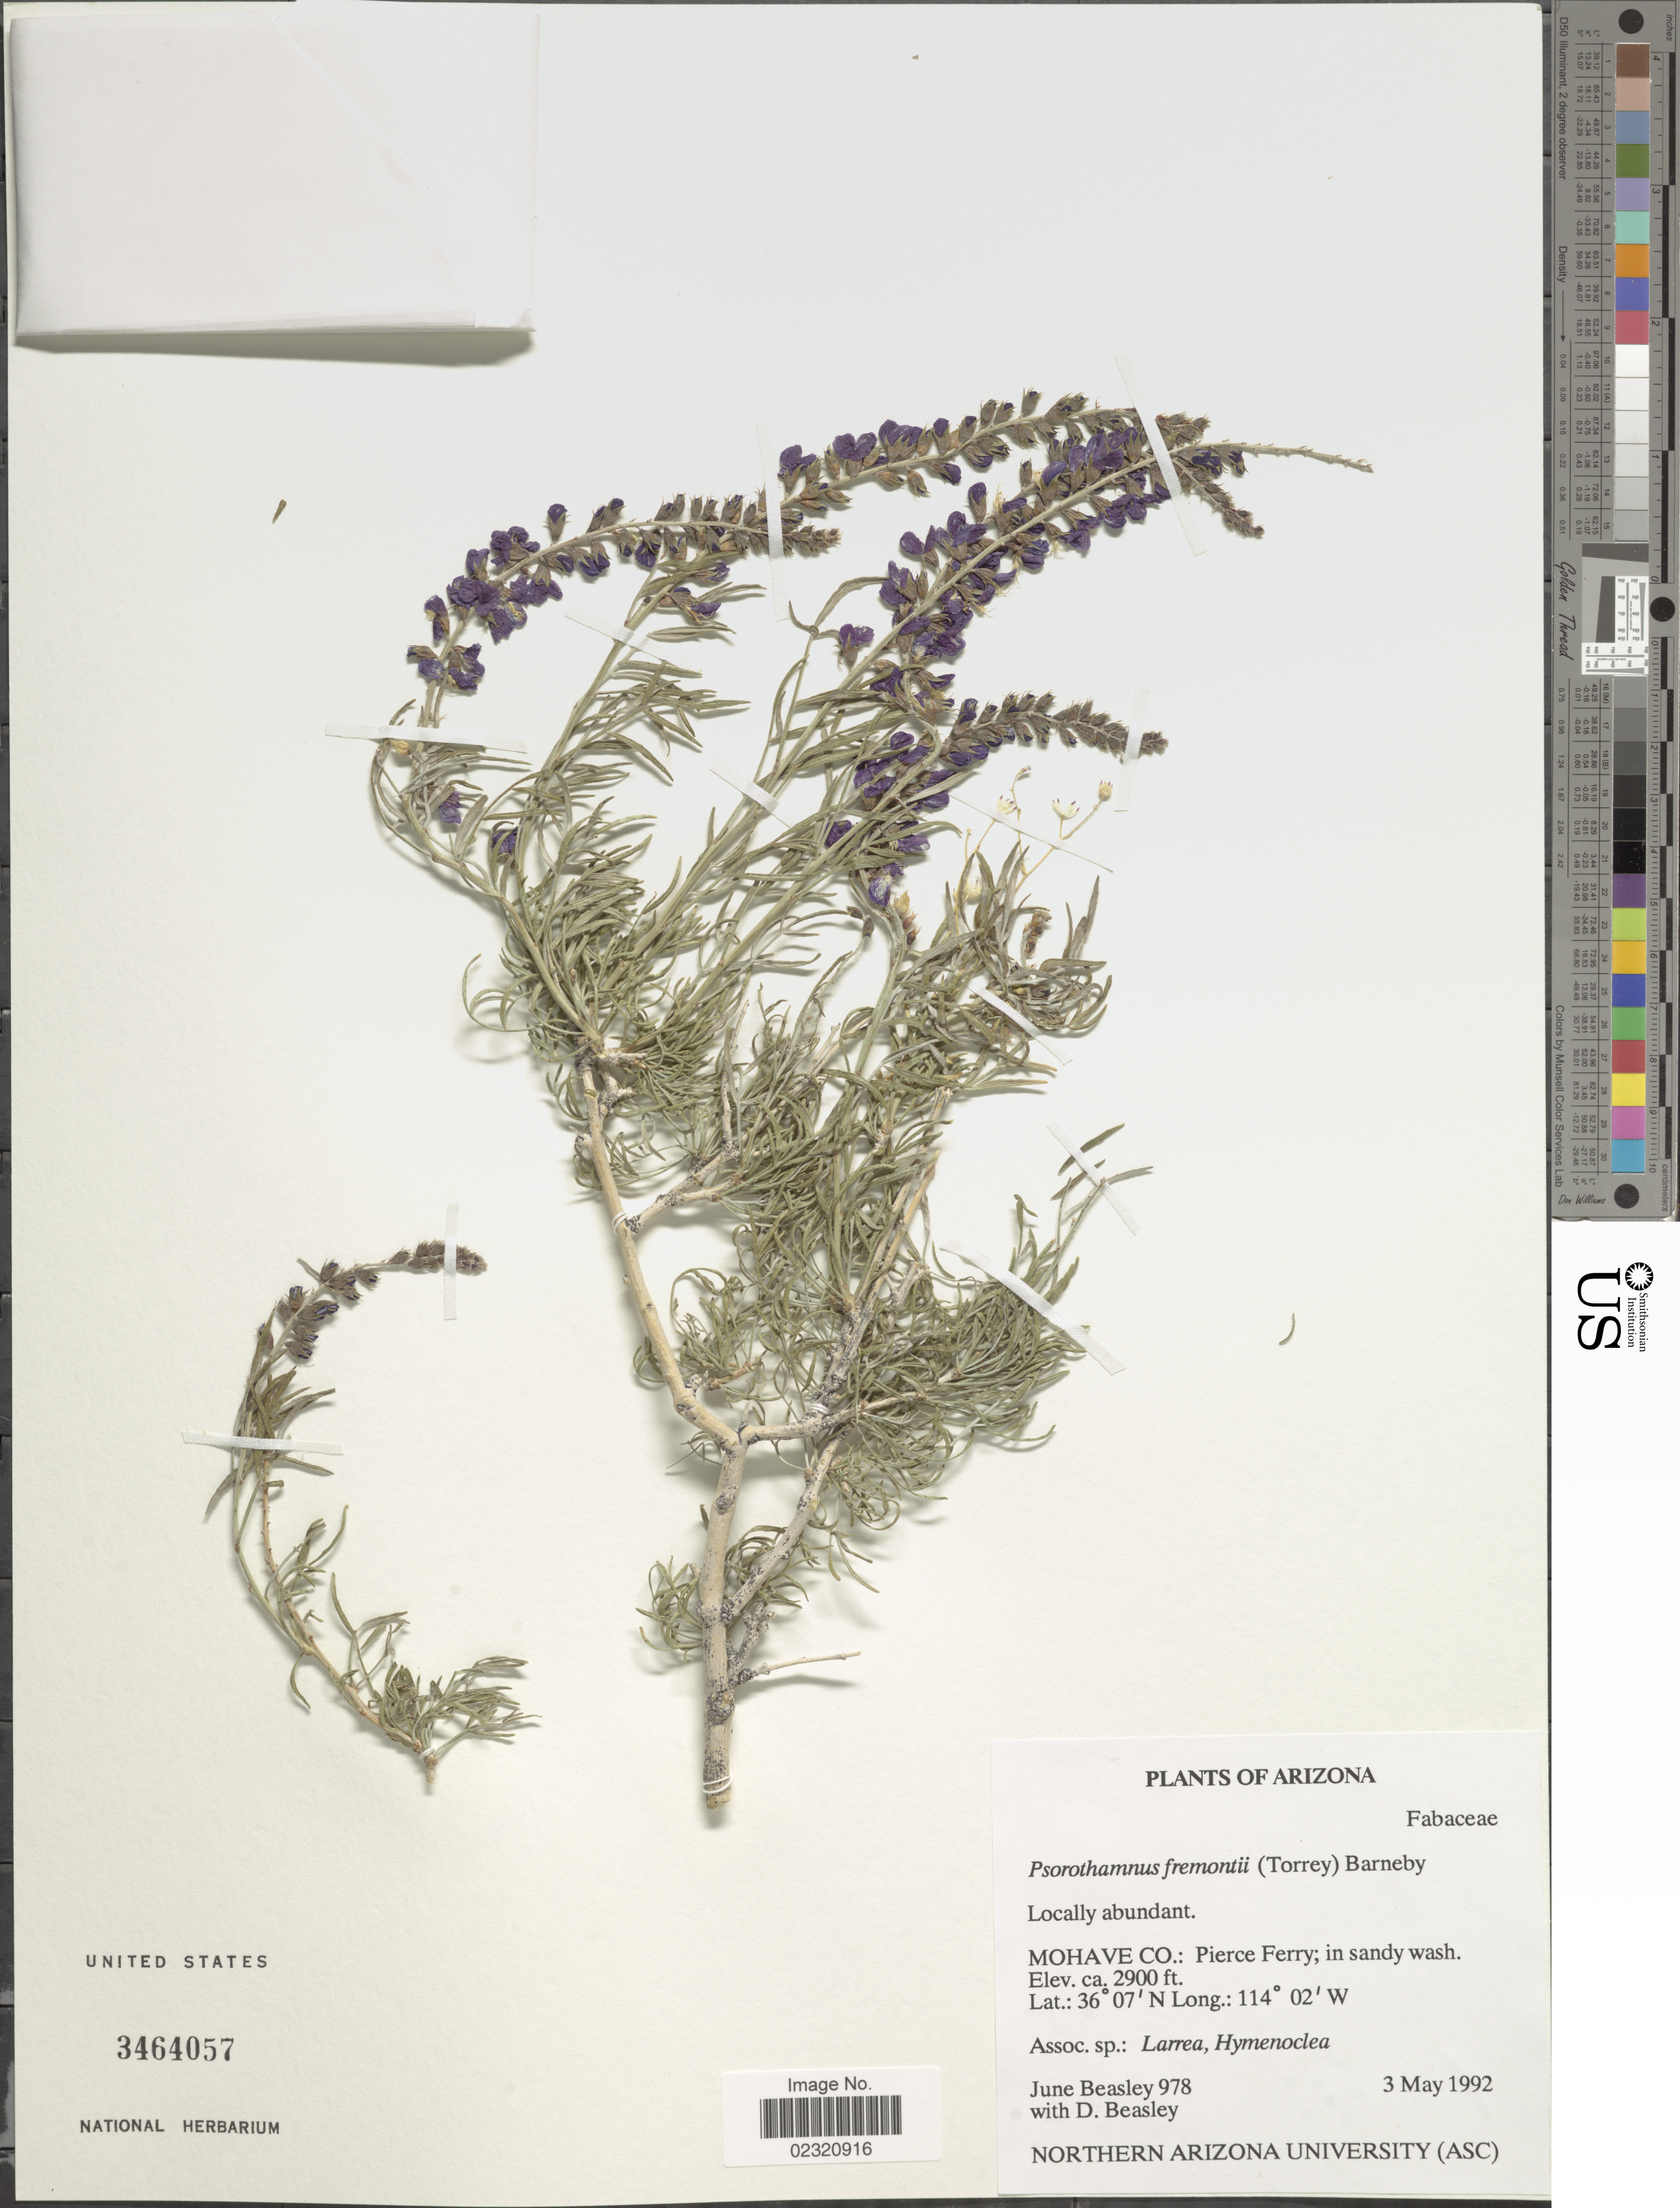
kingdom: Plantae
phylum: Tracheophyta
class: Magnoliopsida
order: Fabales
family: Fabaceae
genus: Psorothamnus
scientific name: Psorothamnus fremontii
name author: (Torr. ex A. Gray) Barneby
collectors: J. Beasley & D. Beasley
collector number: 978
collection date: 1992-05-03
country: United States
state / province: Arizona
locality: Mohave Co,: Pierce Ferry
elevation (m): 884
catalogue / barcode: US 3464057